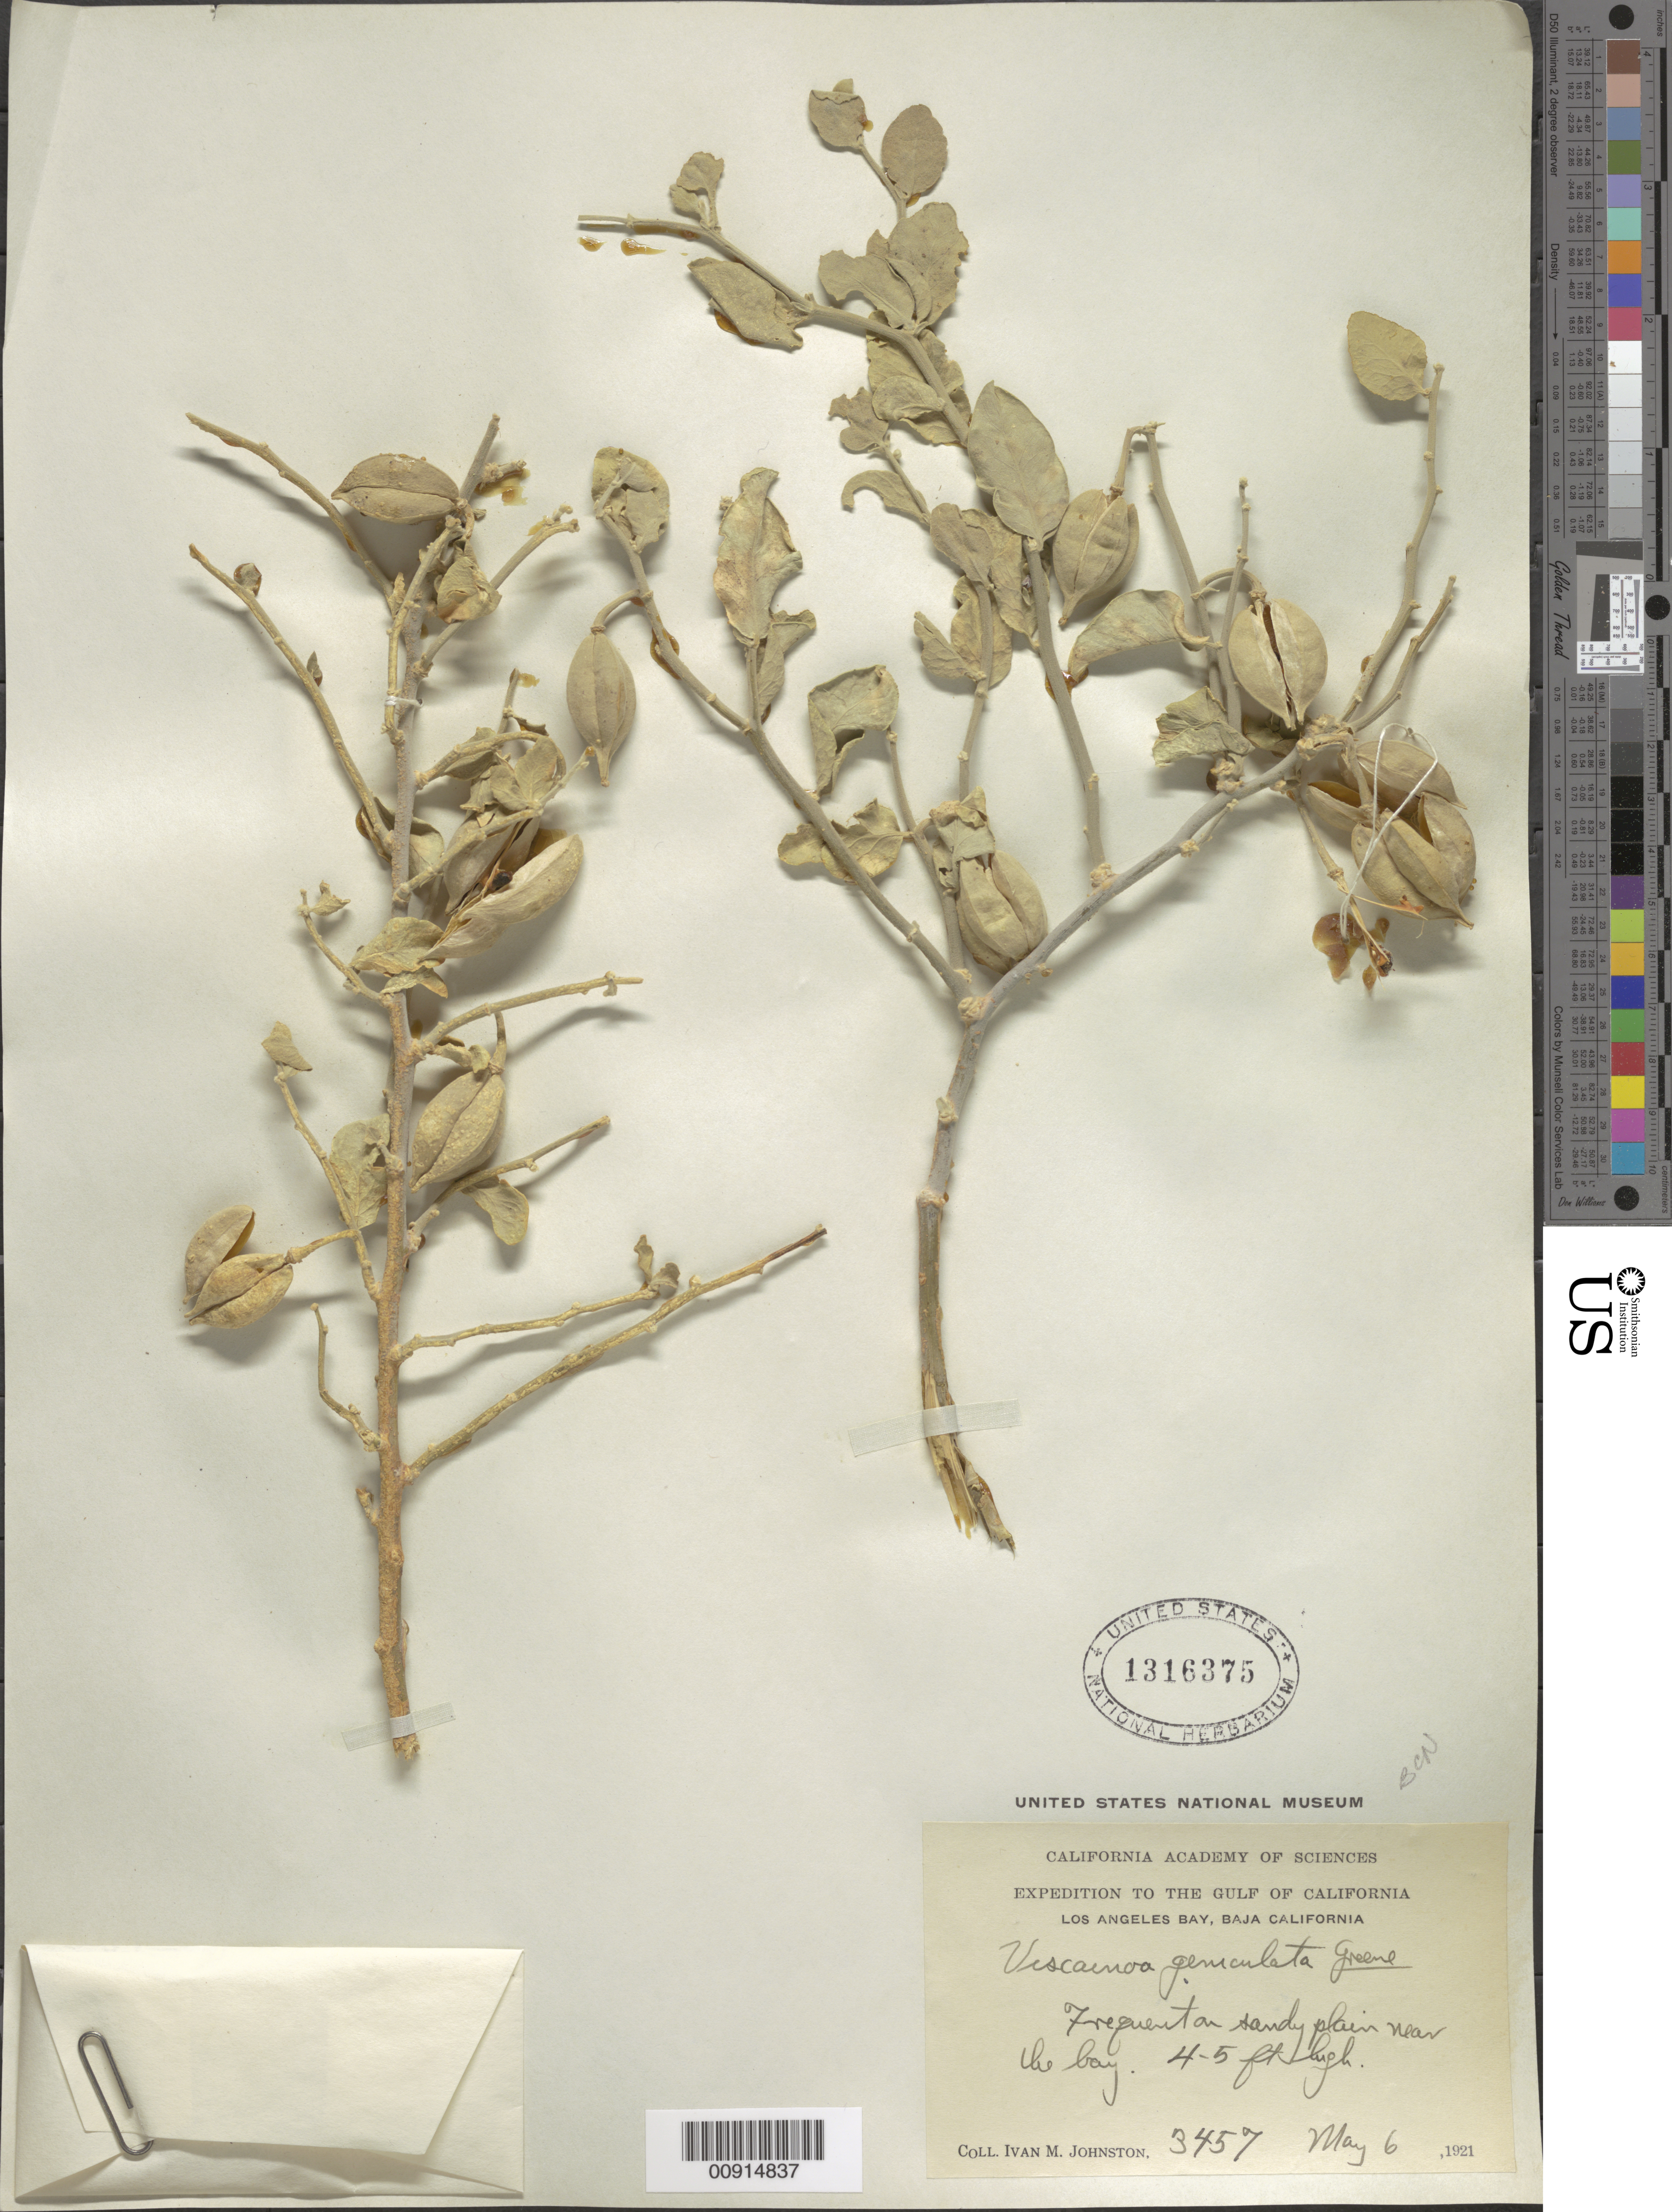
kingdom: Plantae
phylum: Tracheophyta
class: Magnoliopsida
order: Zygophyllales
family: Zygophyllaceae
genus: Viscainoa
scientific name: Viscainoa geniculata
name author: (Kellogg) Greene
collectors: I.M. Johnston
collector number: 3457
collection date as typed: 06 May 1921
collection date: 1921-05-06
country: Mexico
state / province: Baja California Norte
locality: Los Angeles Bay, Baja California.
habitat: On sandy plain near the bay.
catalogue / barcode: US 1316375